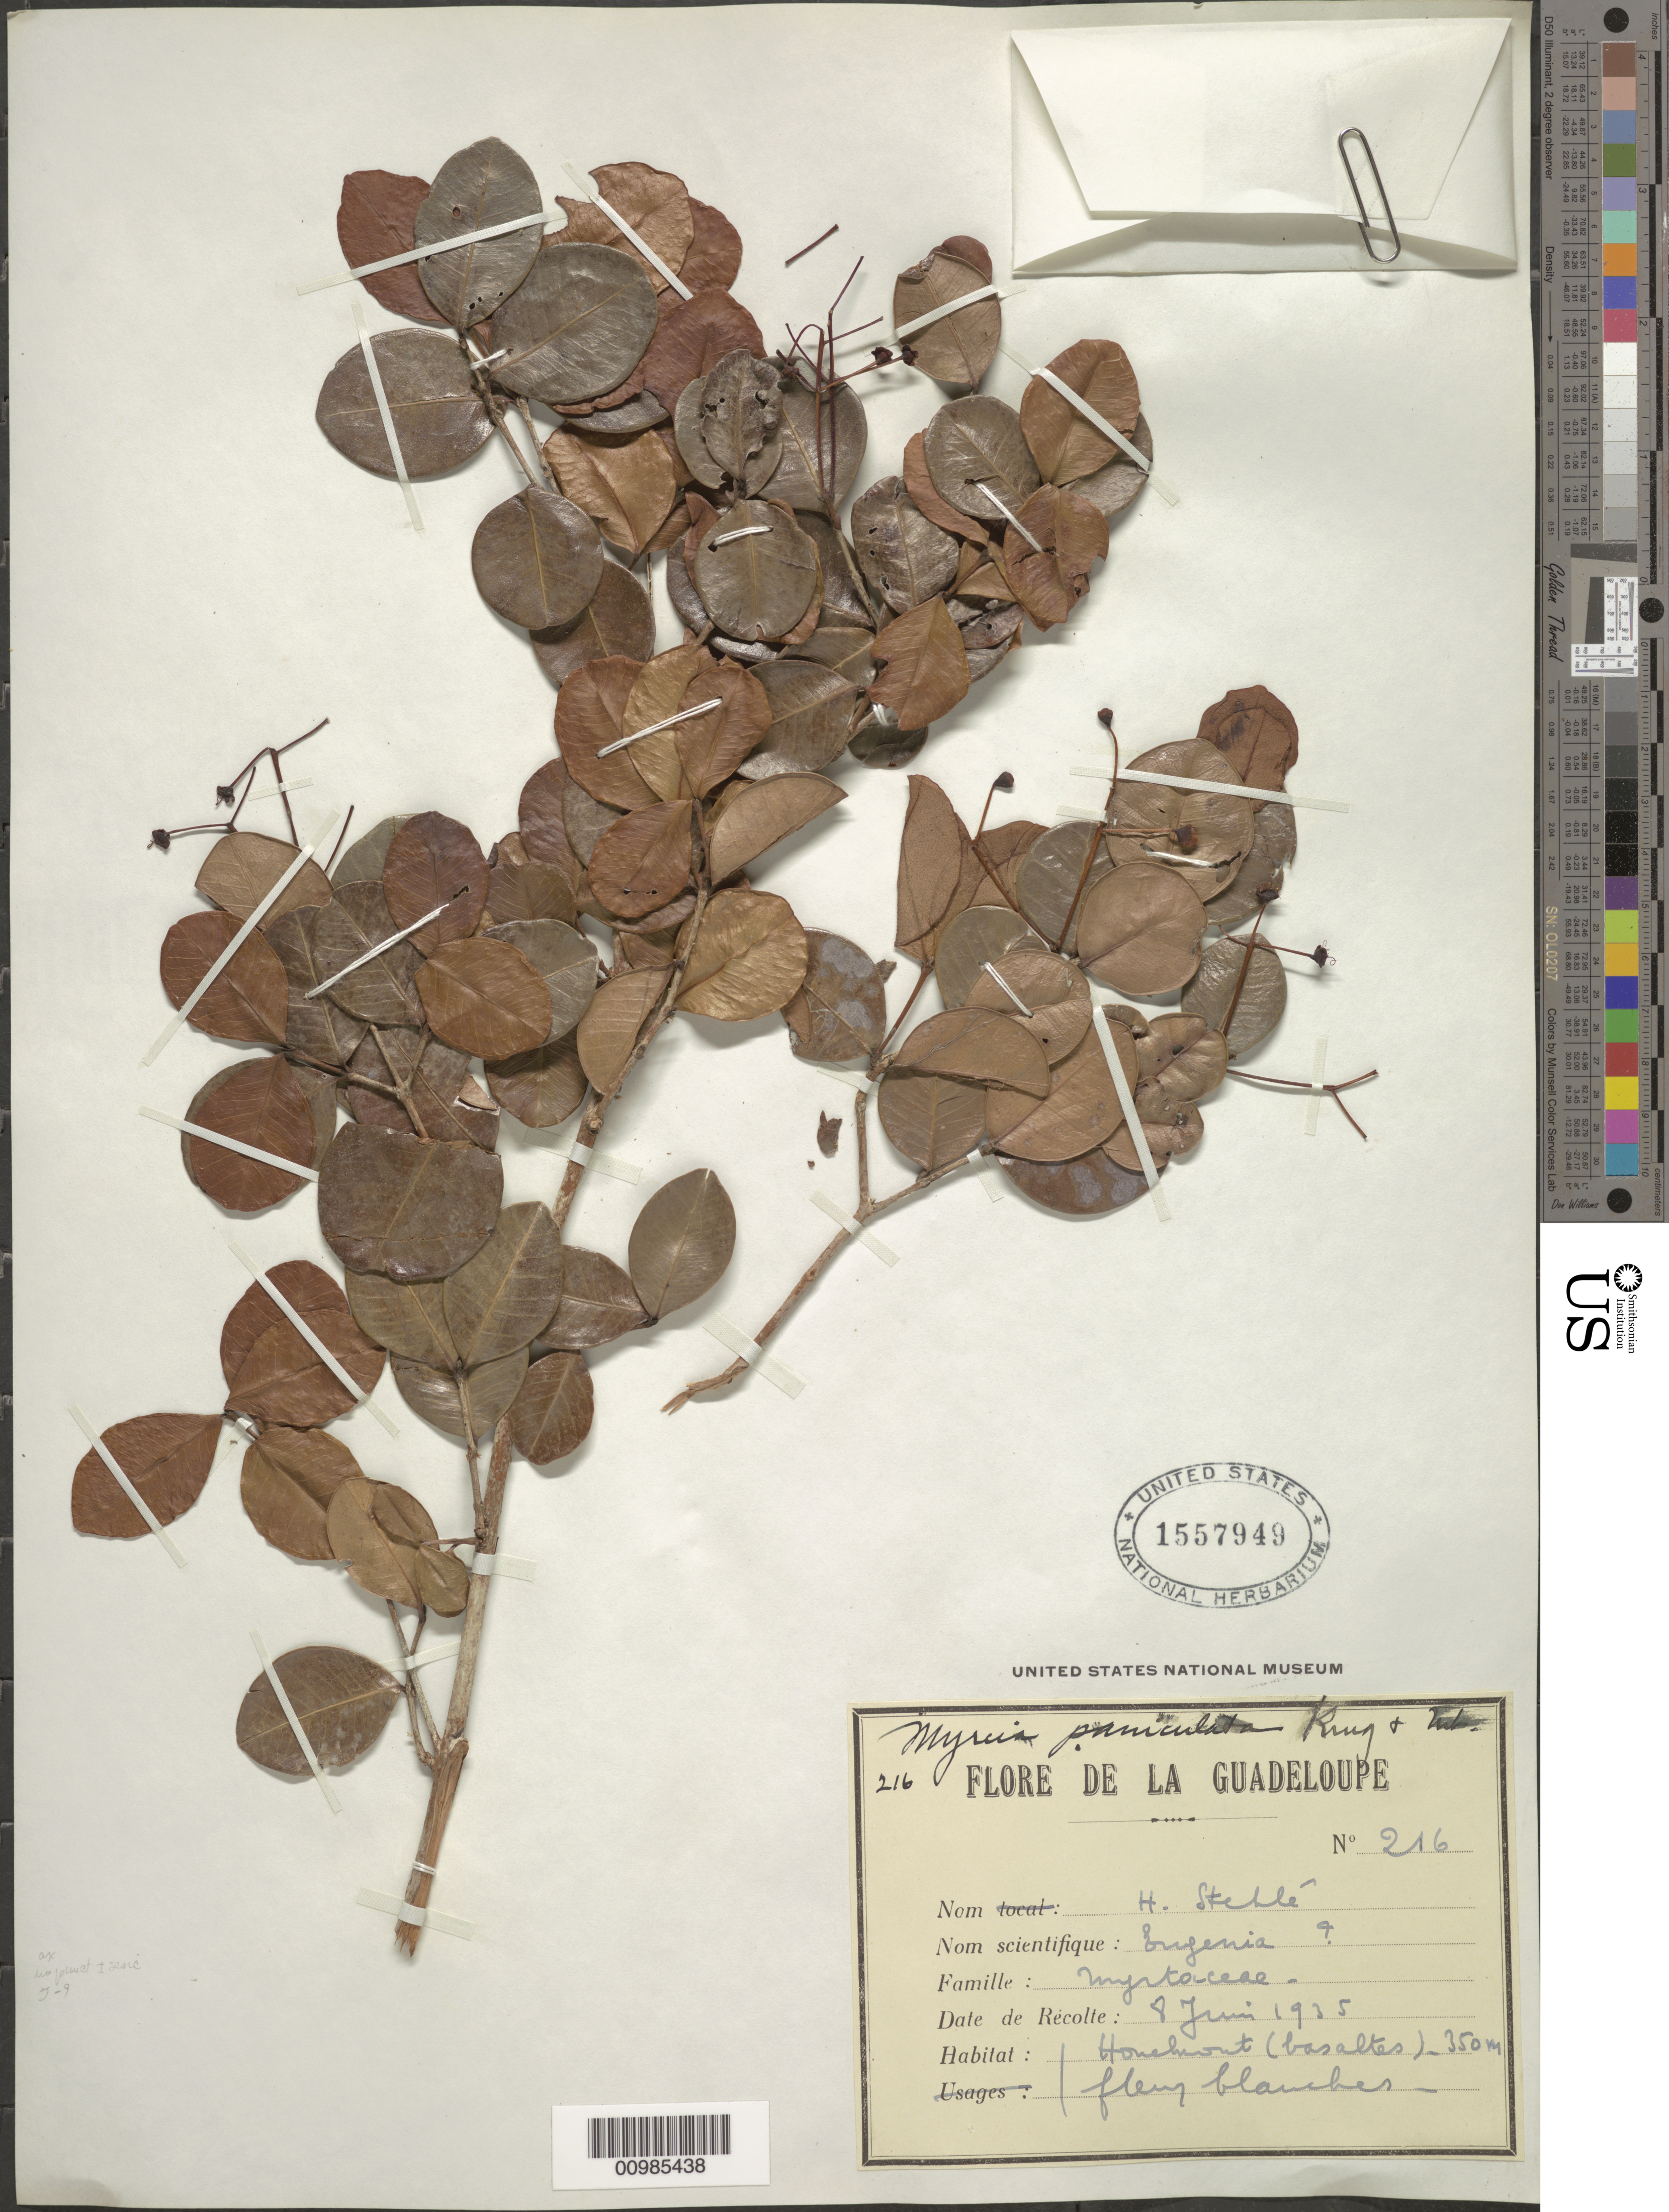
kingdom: Plantae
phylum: Tracheophyta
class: Magnoliopsida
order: Myrtales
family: Myrtaceae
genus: Myrcia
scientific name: Myrcia citrifolia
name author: (Aubl.) Urb.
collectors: H. Stehlé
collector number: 216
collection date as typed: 08 Jun 1935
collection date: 1935-06-08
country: Guadeloupe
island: Basse Terre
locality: Houélmont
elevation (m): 350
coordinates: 0 N, 0 E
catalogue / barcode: US 1557949